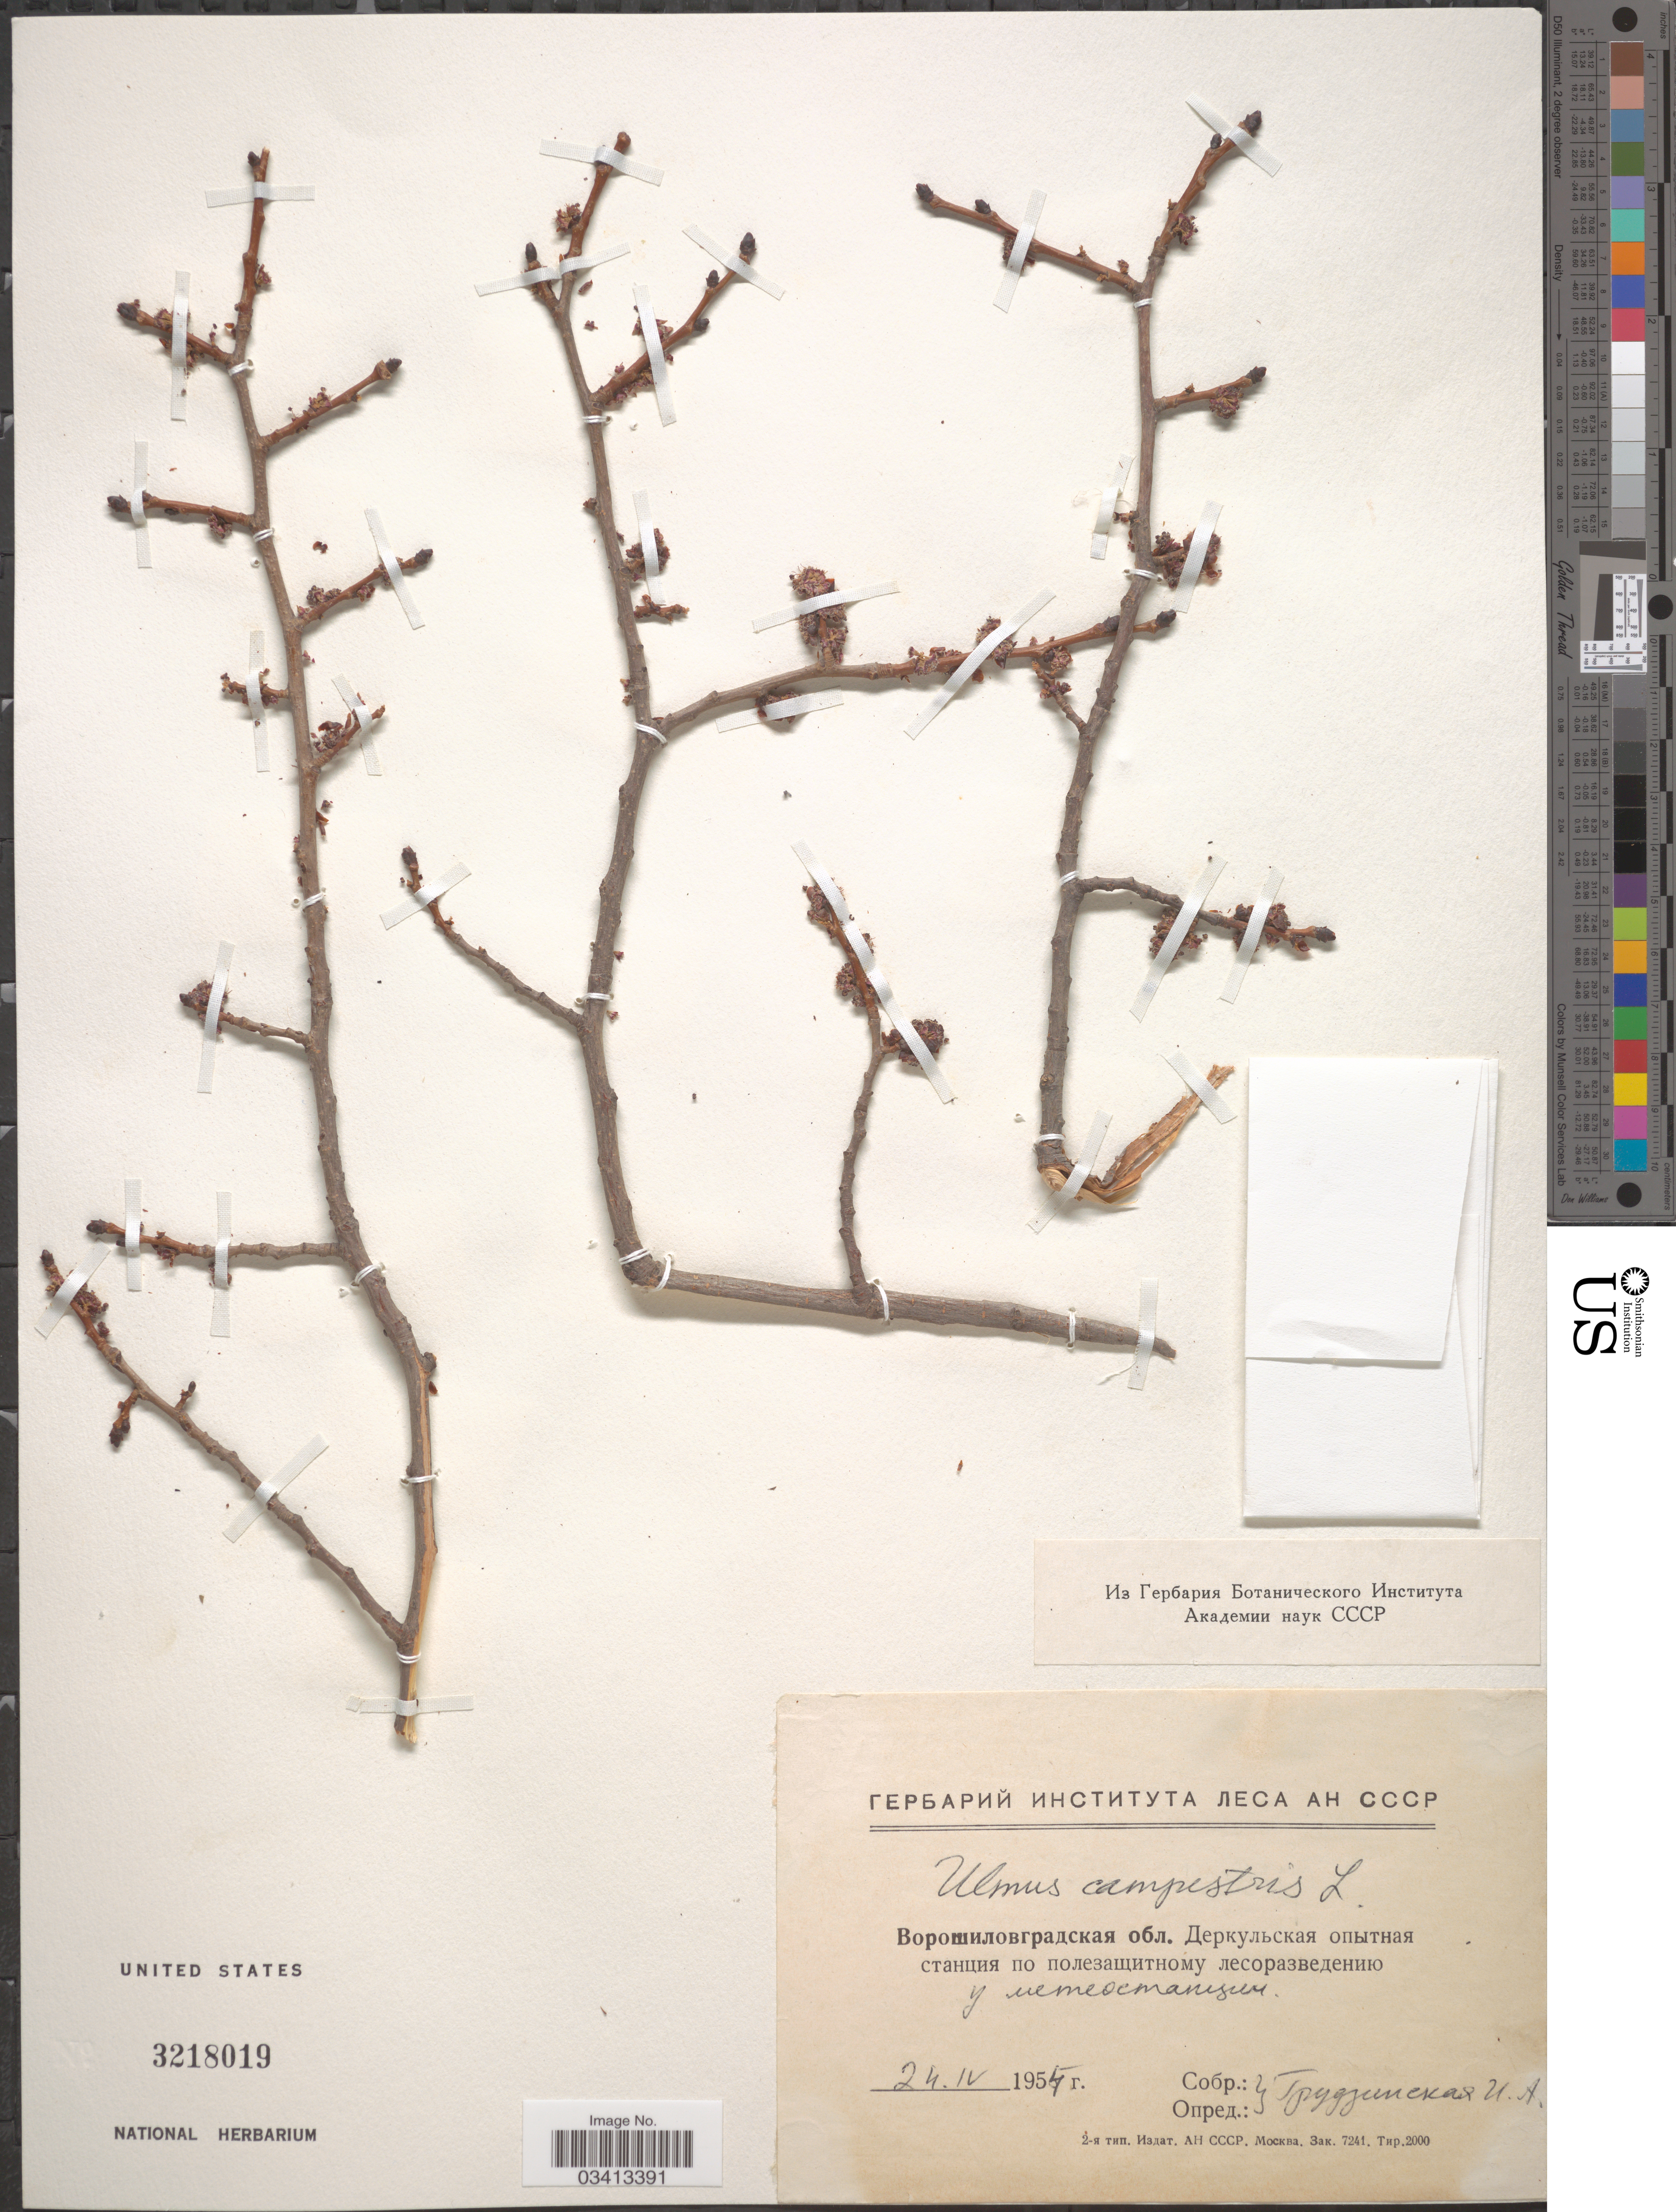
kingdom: Plantae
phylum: Tracheophyta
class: Magnoliopsida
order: Rosales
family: Ulmaceae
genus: Ulmus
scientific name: Ulmus glabra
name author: Huds.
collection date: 1954-04-24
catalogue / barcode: US 3218019